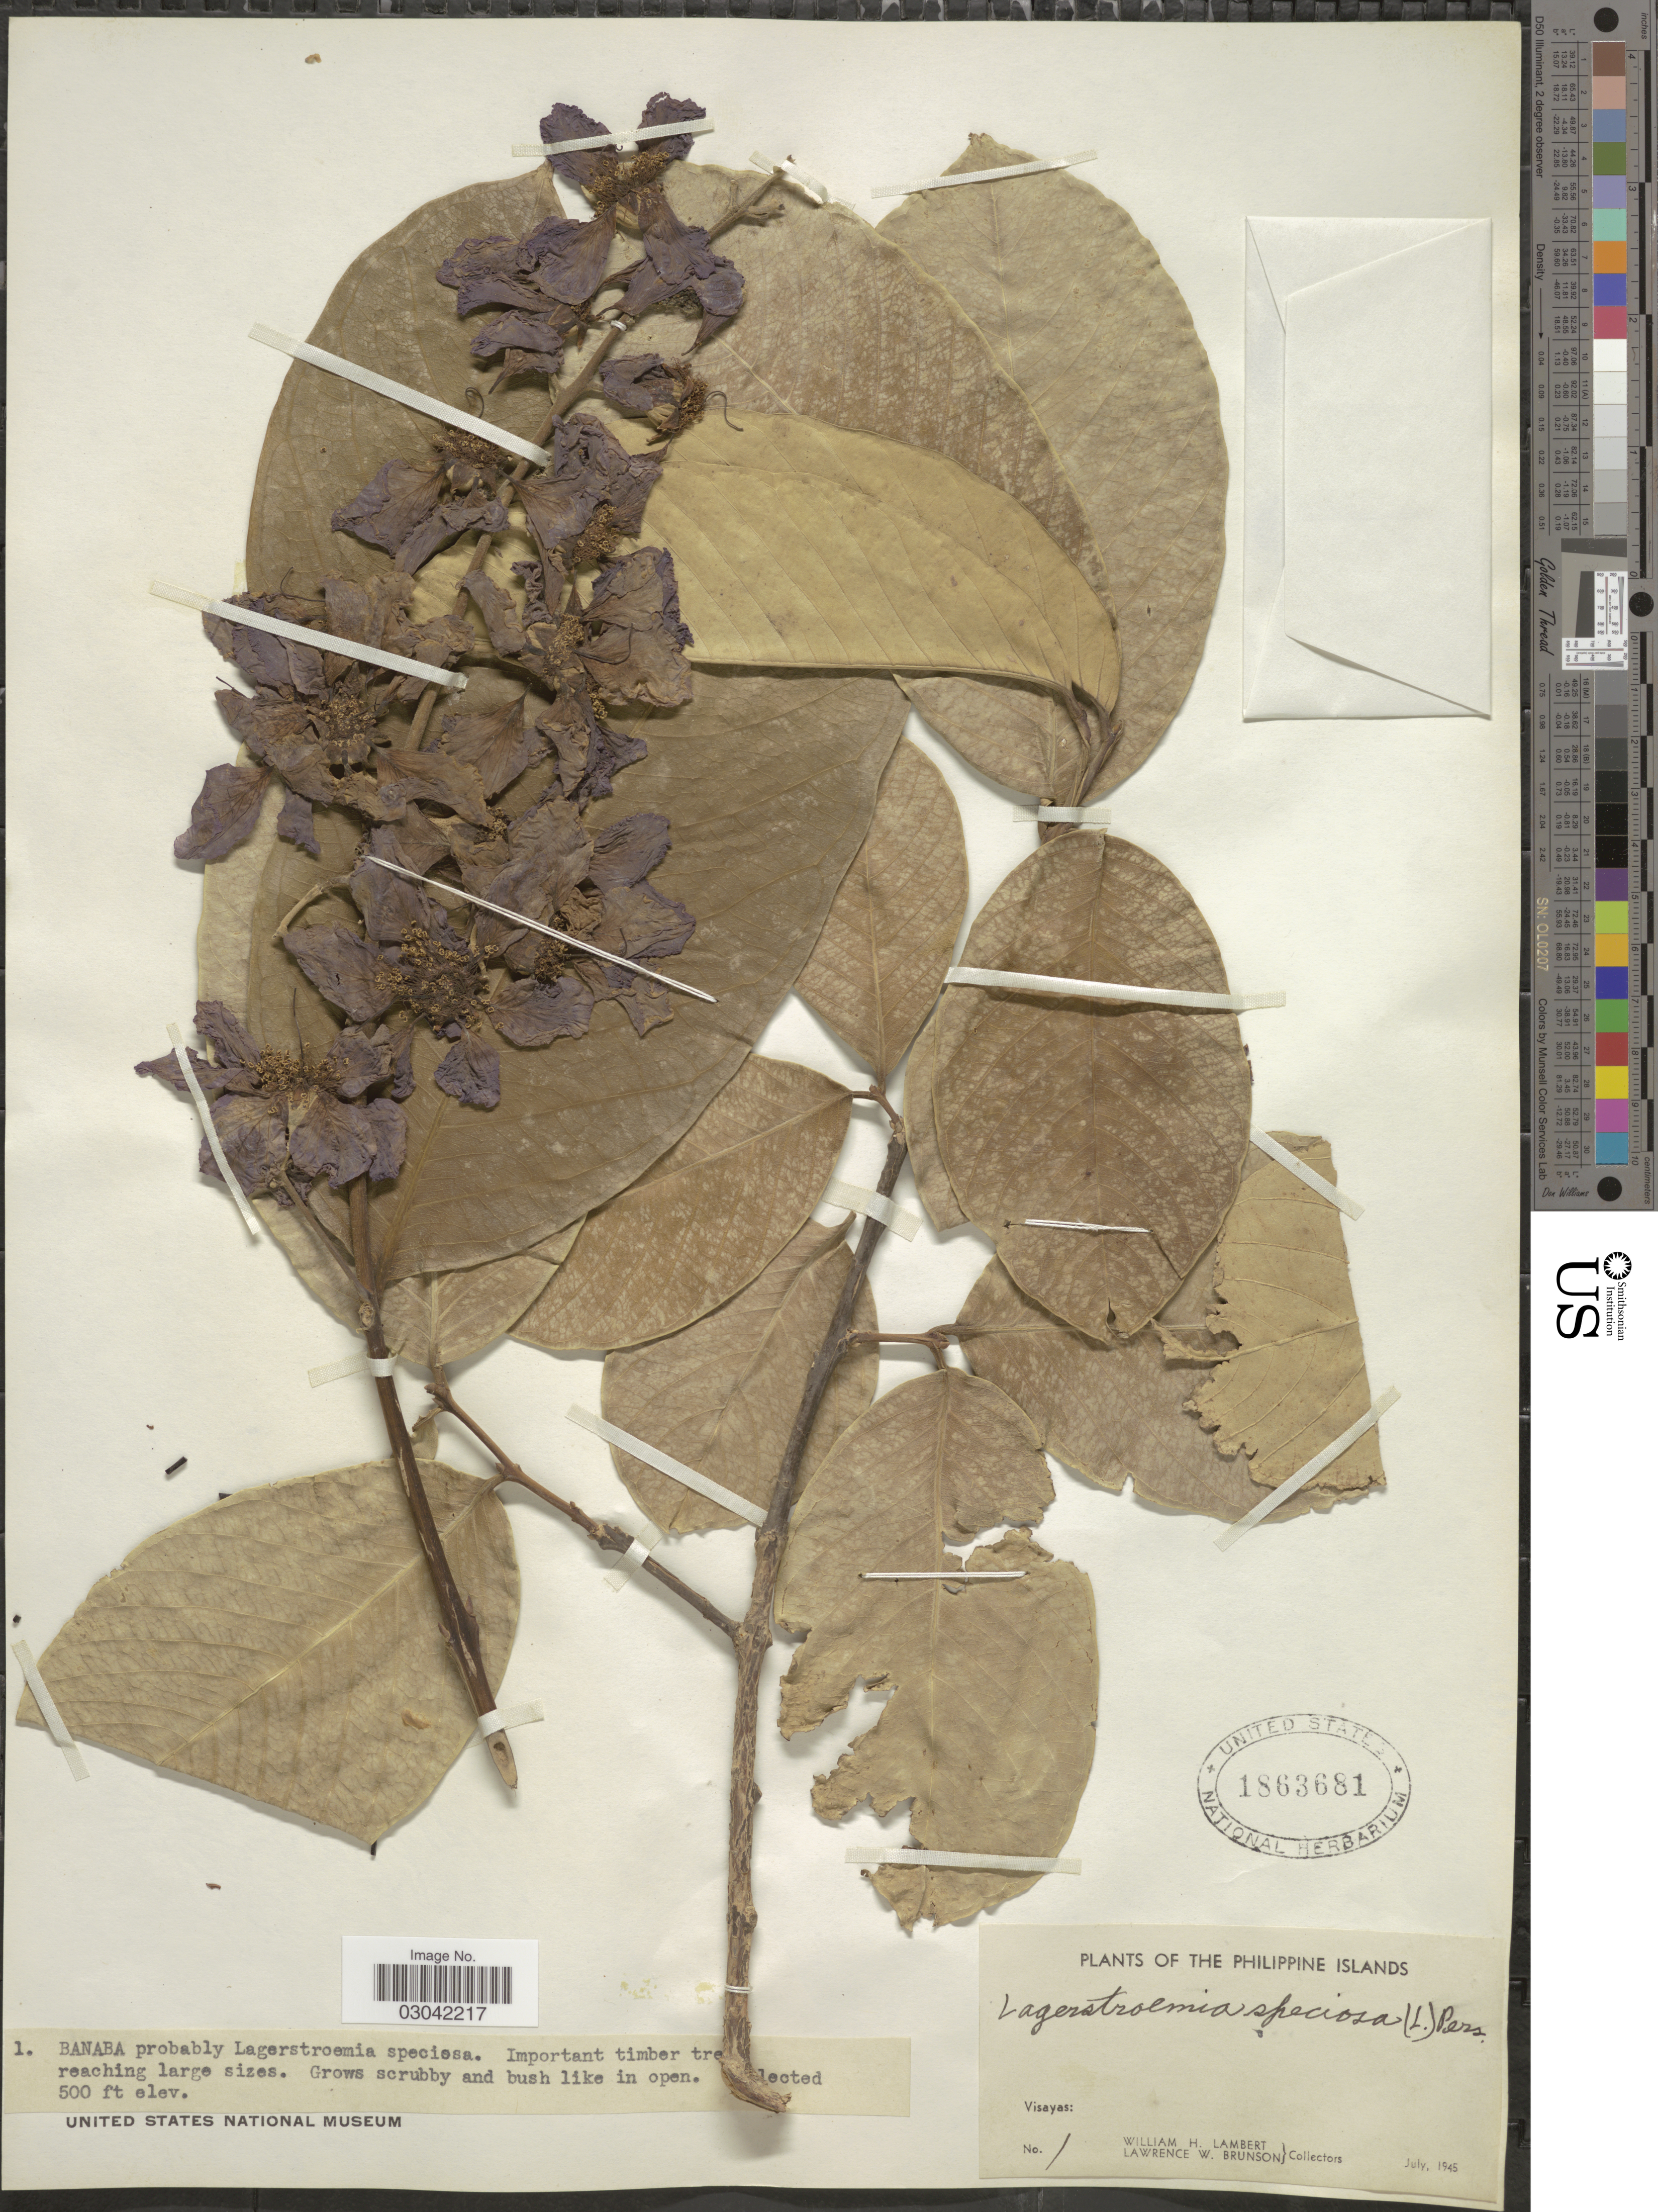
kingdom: Plantae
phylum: Tracheophyta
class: Magnoliopsida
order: Myrtales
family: Lythraceae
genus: Lagerstroemia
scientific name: Lagerstroemia speciosa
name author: (L.) Pers.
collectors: W. Lambert & L. Brunson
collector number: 1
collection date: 1945-07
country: Philippines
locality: Visayas.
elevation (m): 152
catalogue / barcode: US 1863681